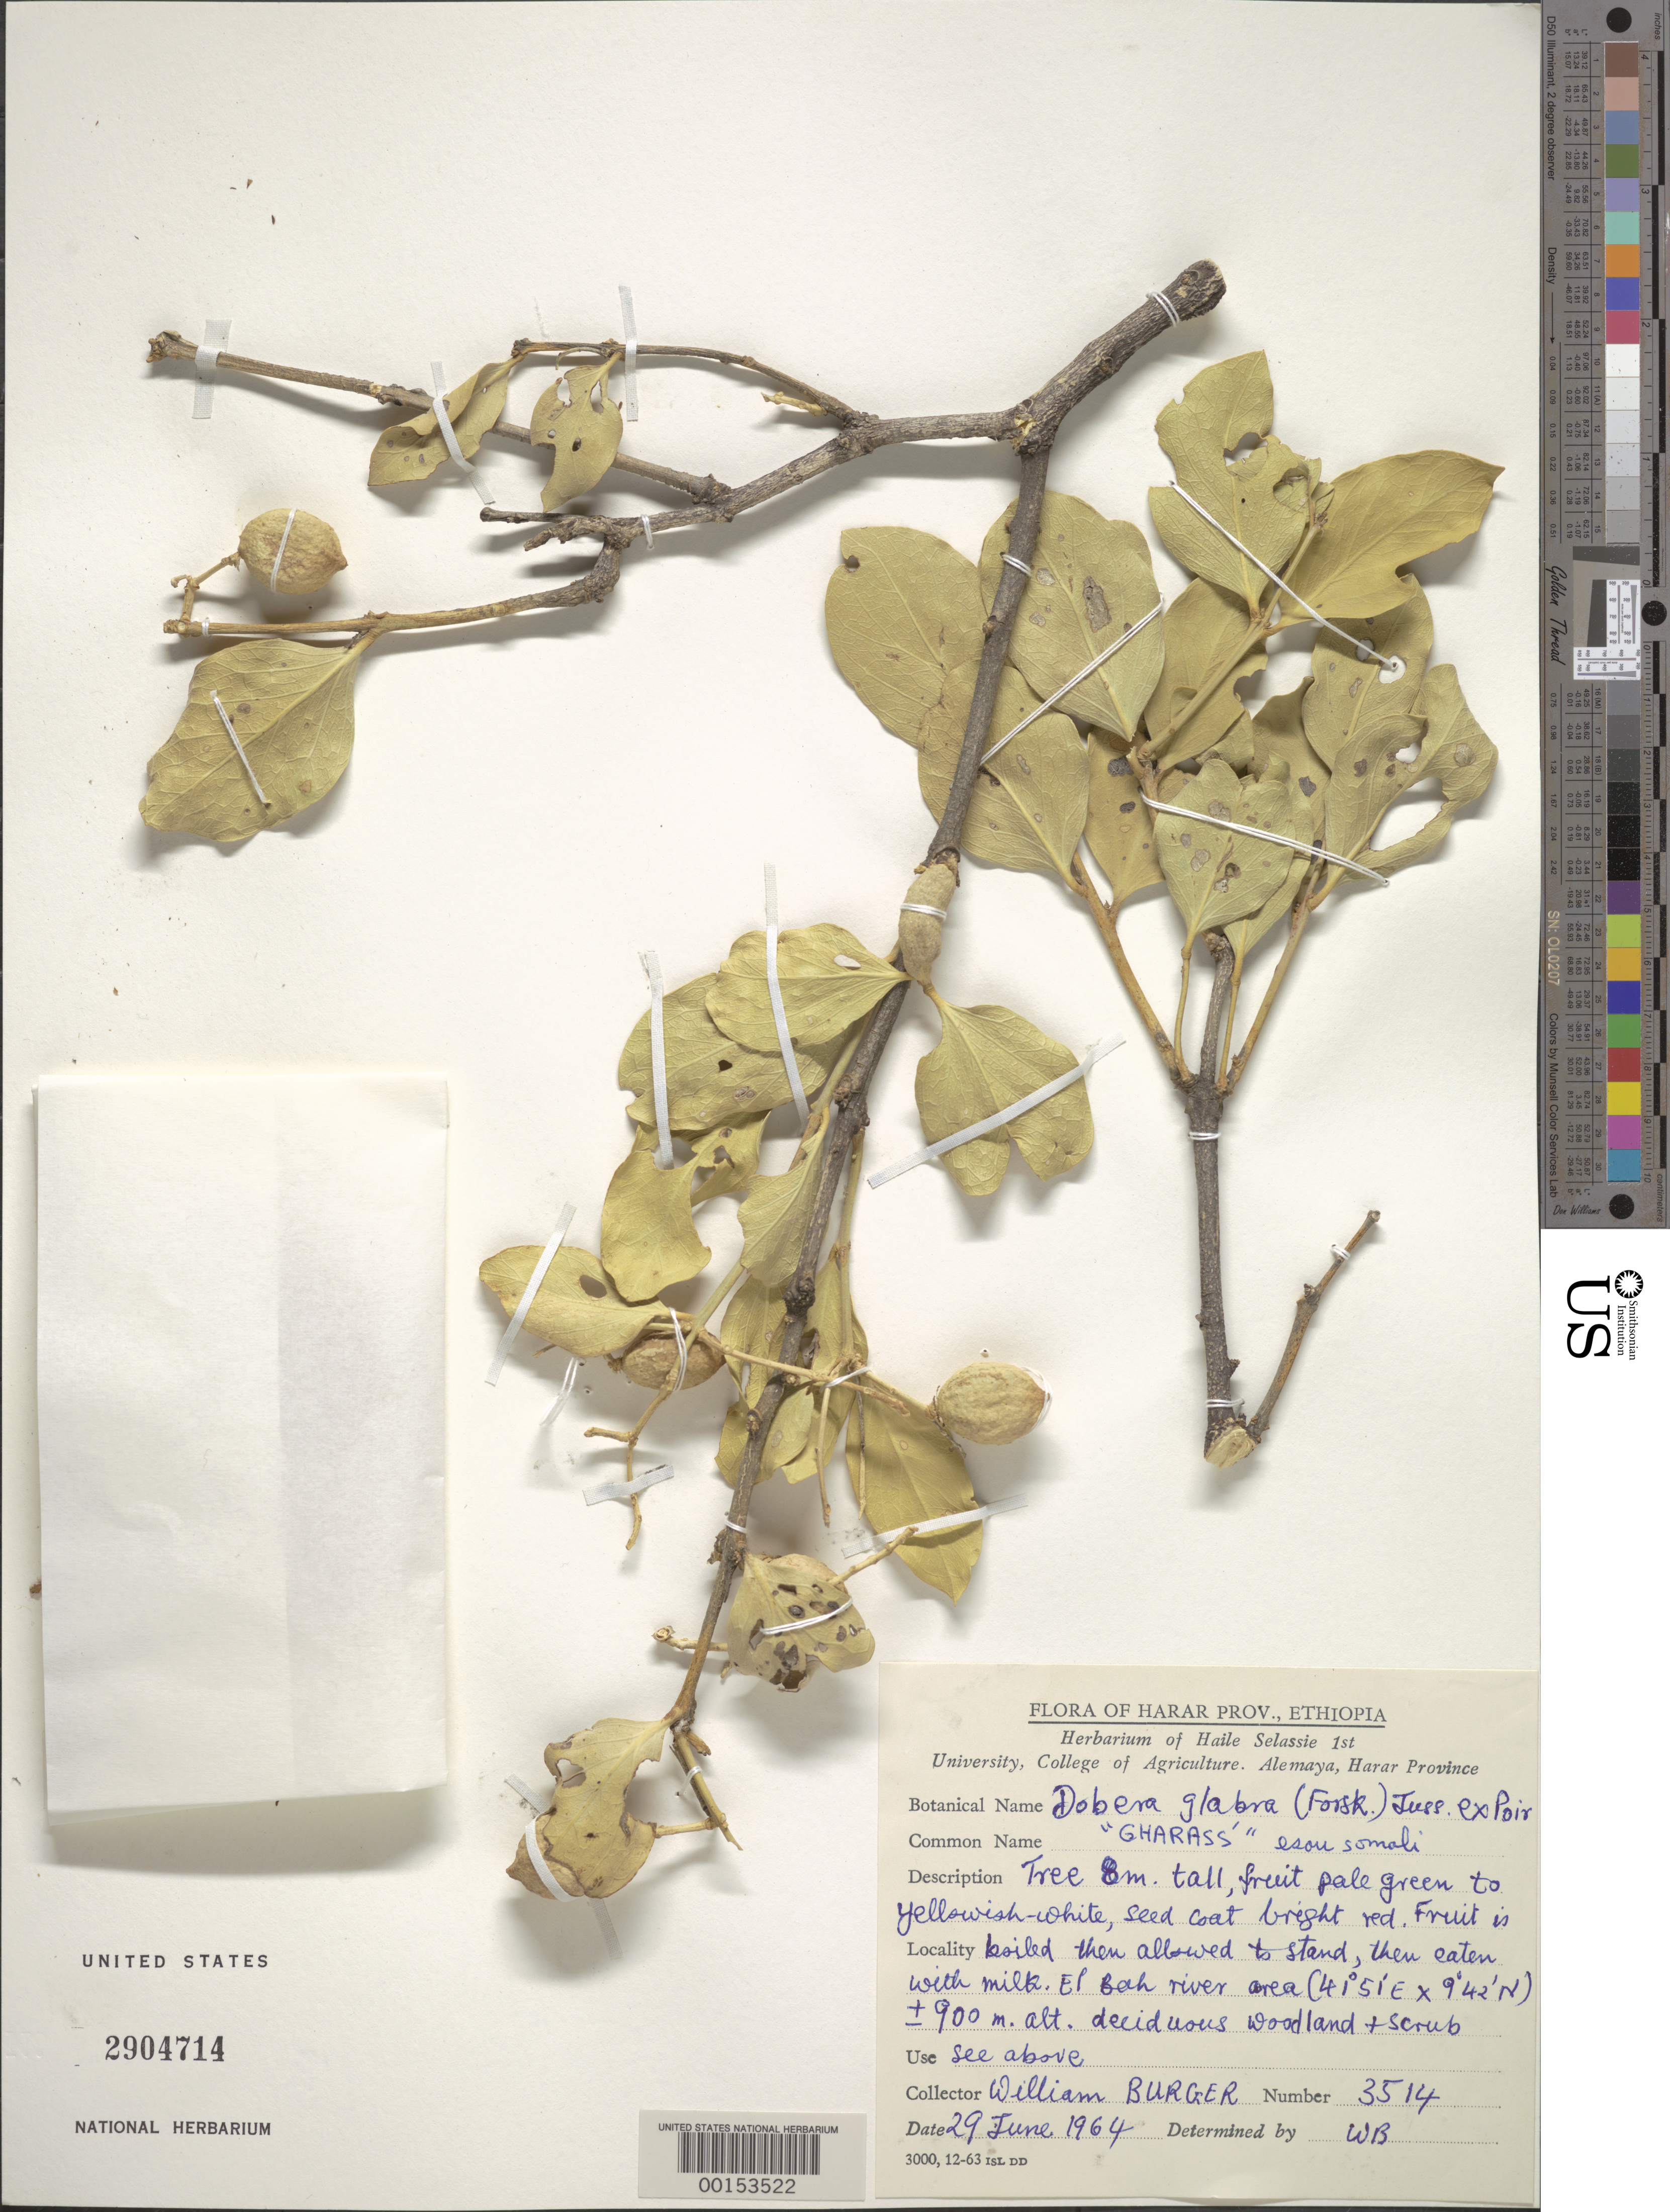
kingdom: Plantae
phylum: Tracheophyta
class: Magnoliopsida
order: Brassicales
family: Salvadoraceae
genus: Dobera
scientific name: Dobera glabra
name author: (Forssk.) Juss. ex Poir.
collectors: W. Burger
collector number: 3514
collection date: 1964-06-29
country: Ethiopia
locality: Harar Prov. El Bah river area.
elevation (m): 900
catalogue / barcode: US 2904714